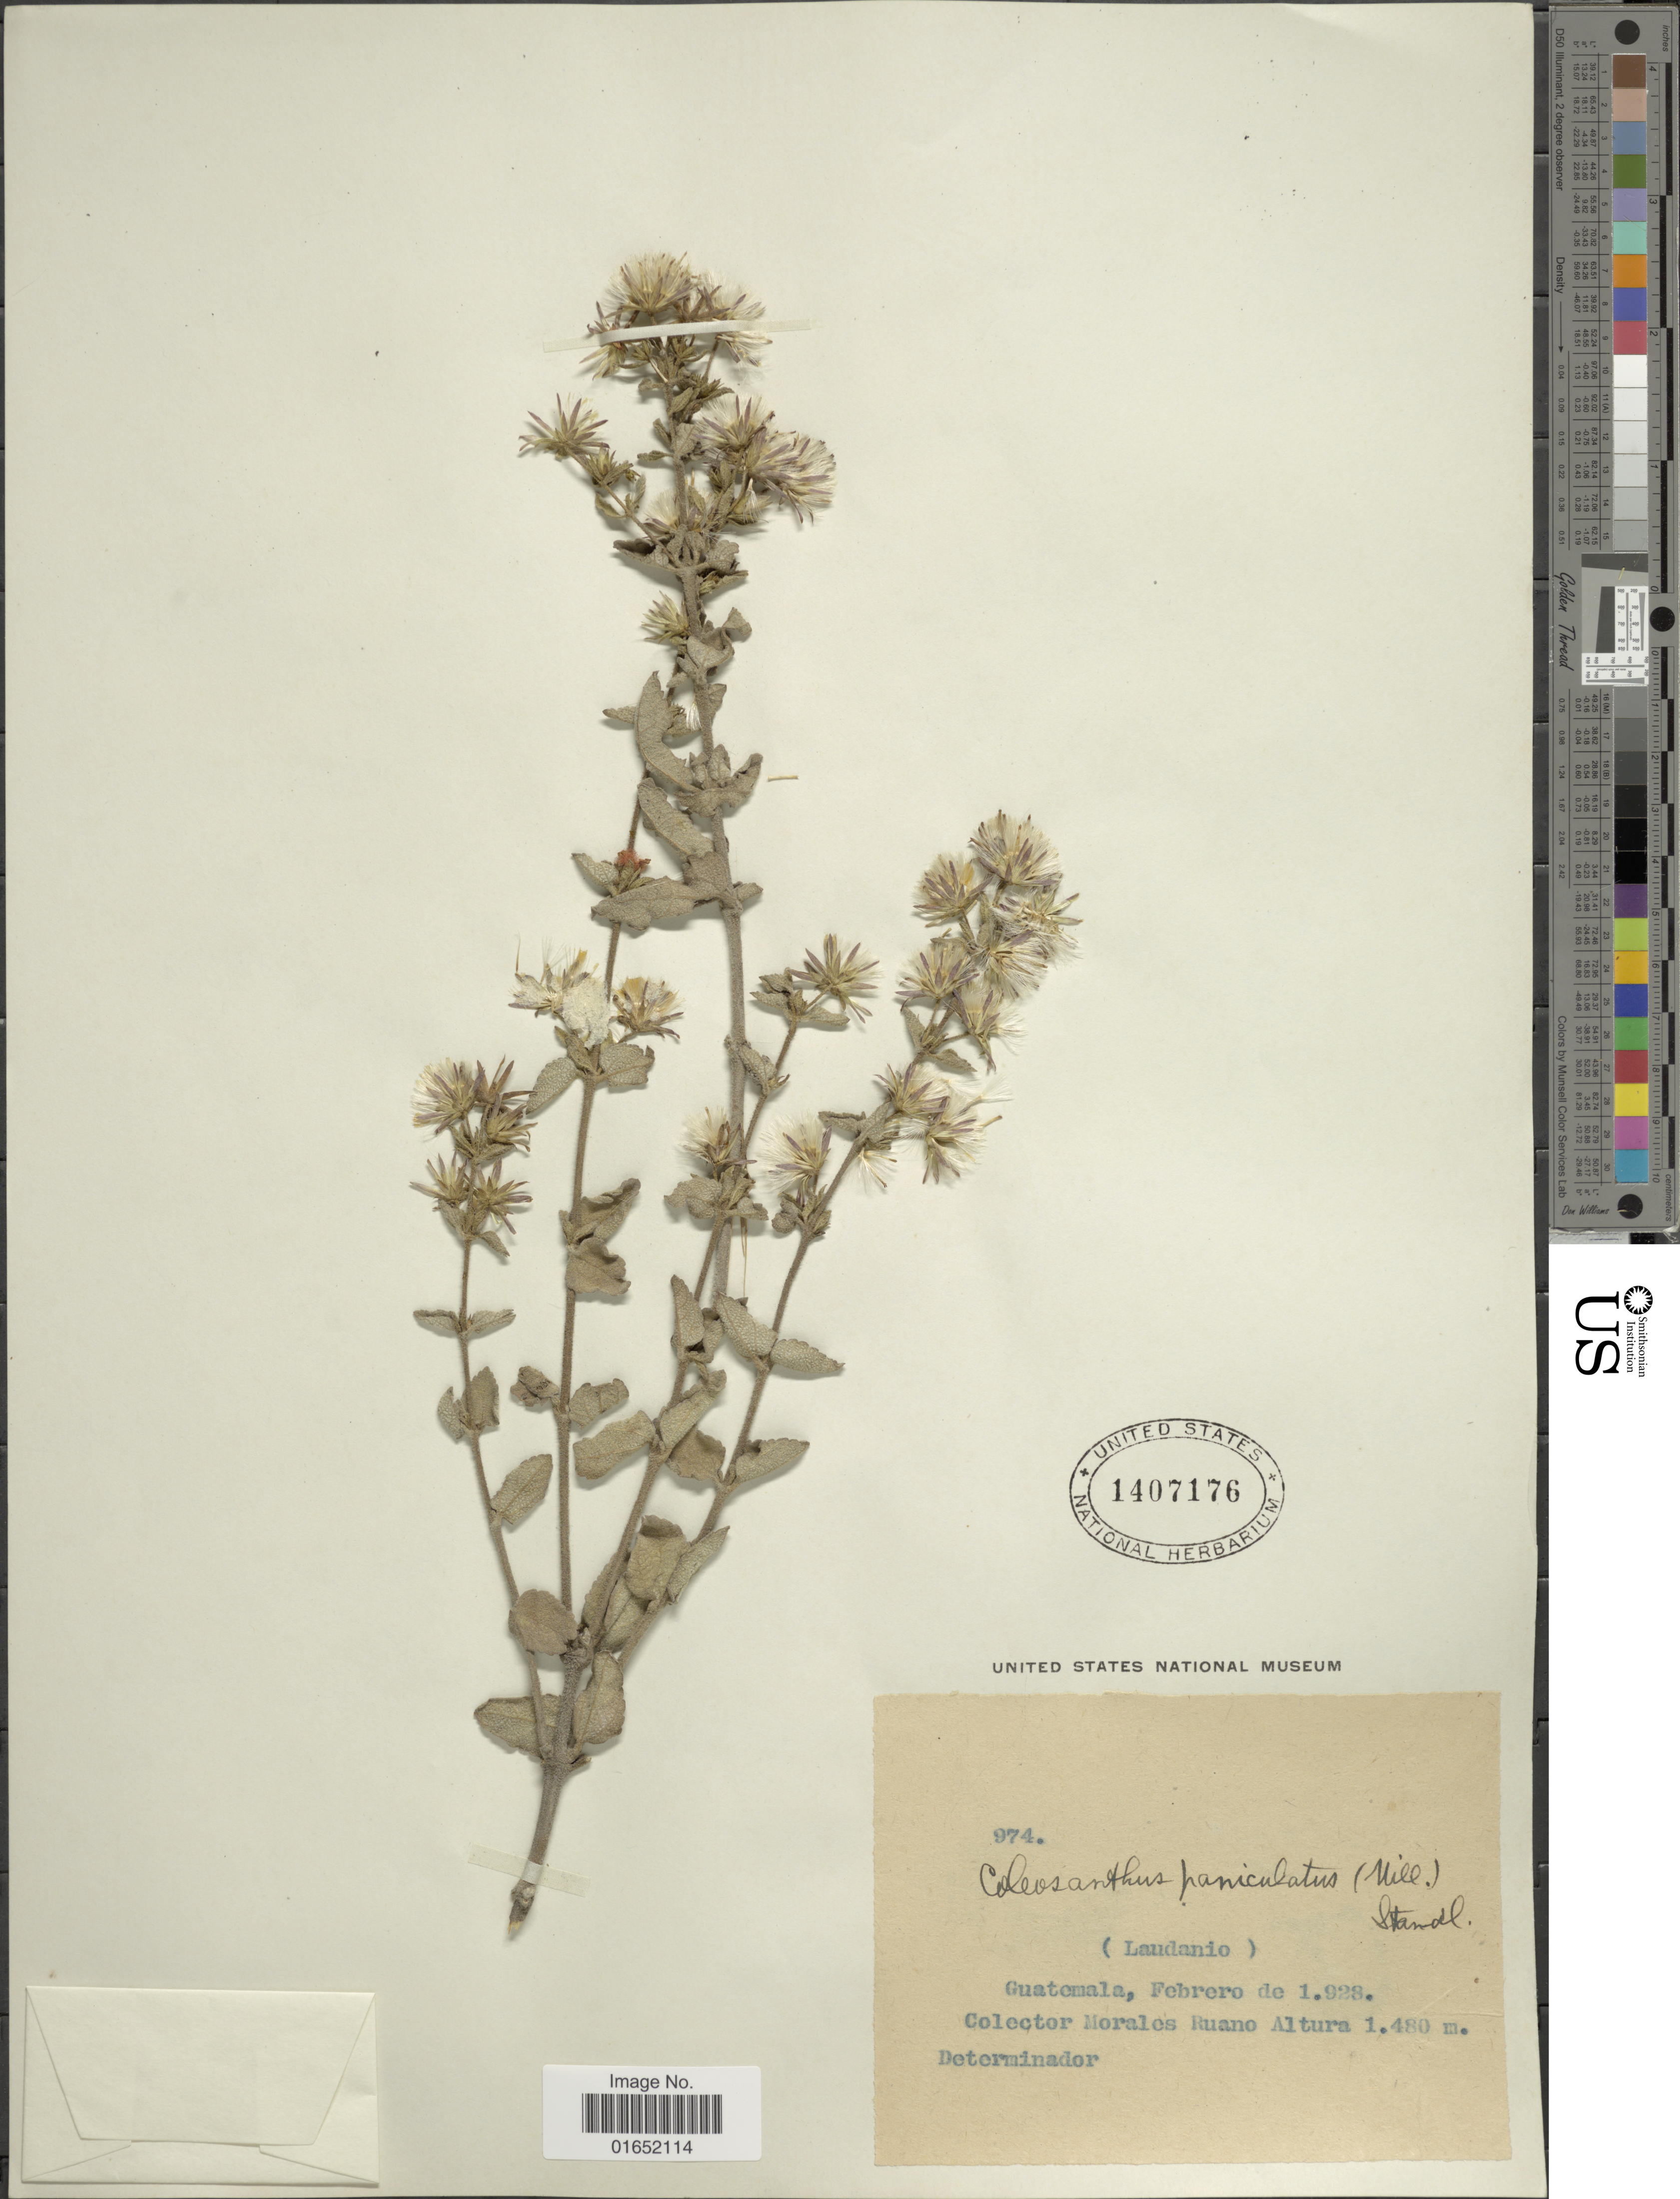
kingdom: Plantae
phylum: Tracheophyta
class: Magnoliopsida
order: Asterales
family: Asteraceae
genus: Brickellia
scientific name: Brickellia paniculata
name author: (Mill.) B.L. Rob.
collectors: M. Ruano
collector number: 974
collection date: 1928-02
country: Guatemala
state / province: Guatemala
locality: (Laundanio)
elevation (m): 1480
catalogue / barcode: US 1407176